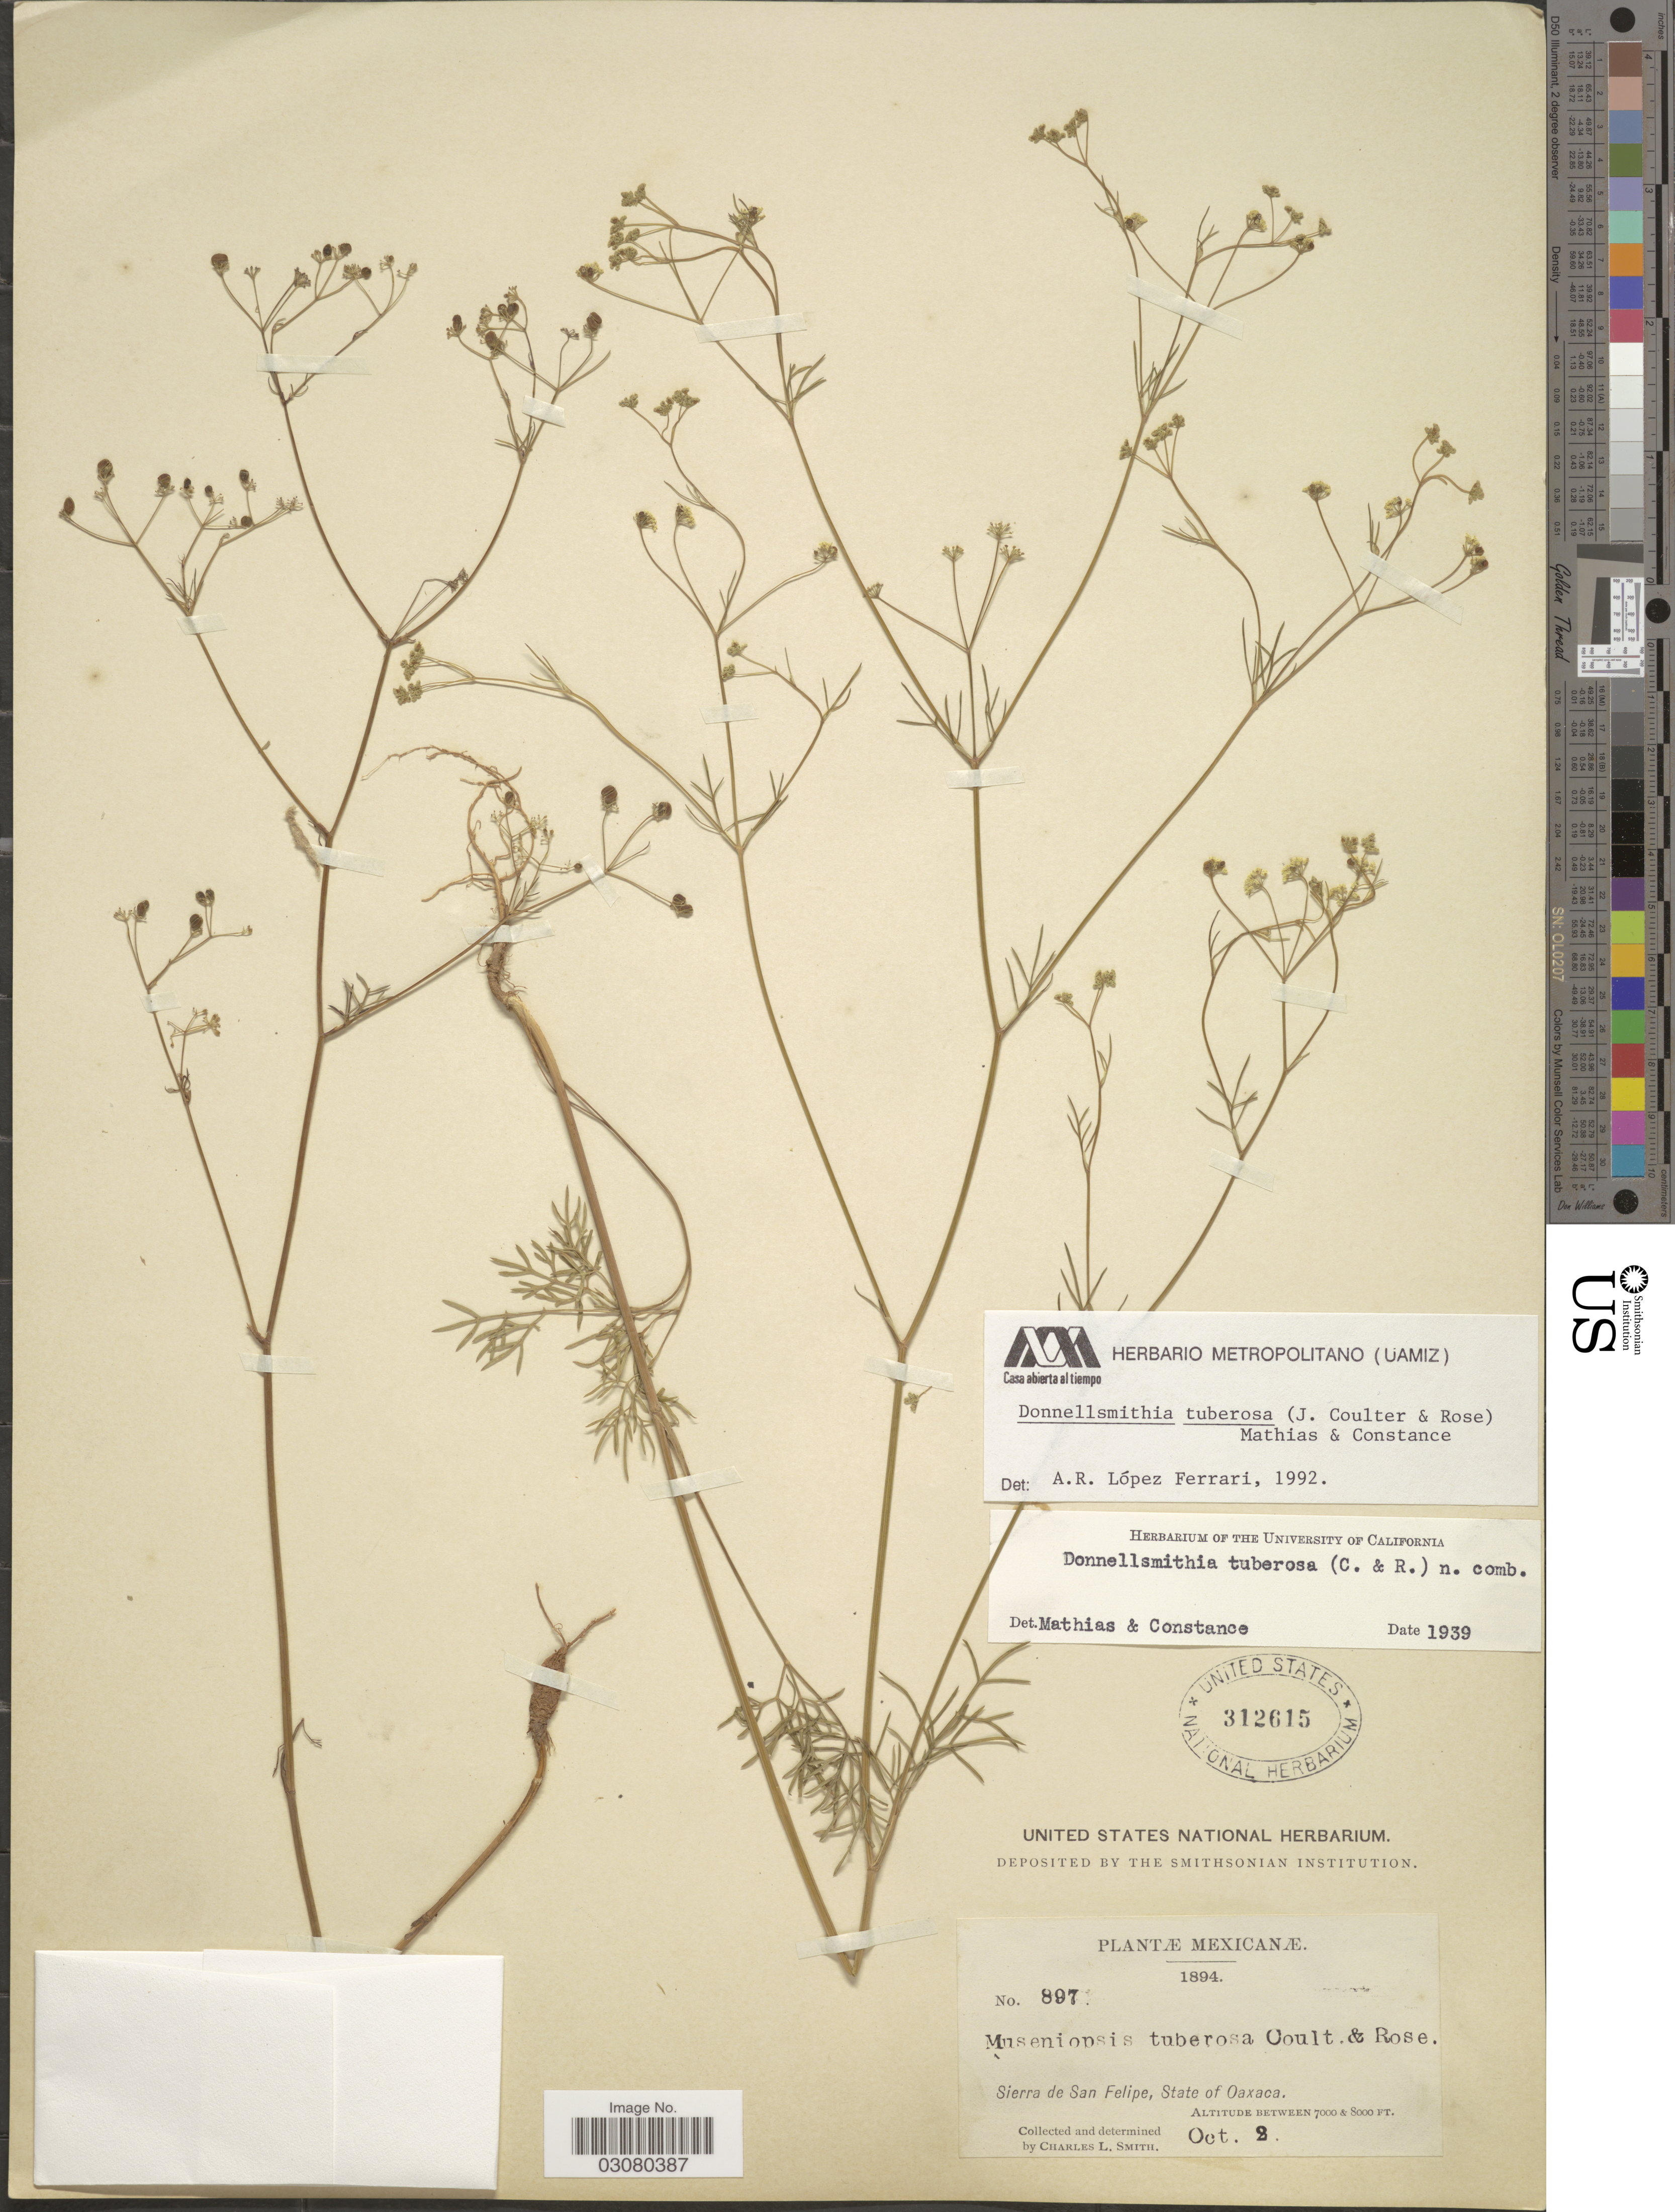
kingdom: Plantae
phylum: Tracheophyta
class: Magnoliopsida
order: Apiales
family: Apiaceae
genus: Donnellsmithia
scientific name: Donnellsmithia tuberosa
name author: (J.M. Coult. & Rose) Mathias & Constance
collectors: C. L. Smith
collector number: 897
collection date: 1894-10-02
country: Mexico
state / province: Oaxaca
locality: Sierra de San Felipe.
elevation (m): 2134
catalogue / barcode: US 312615